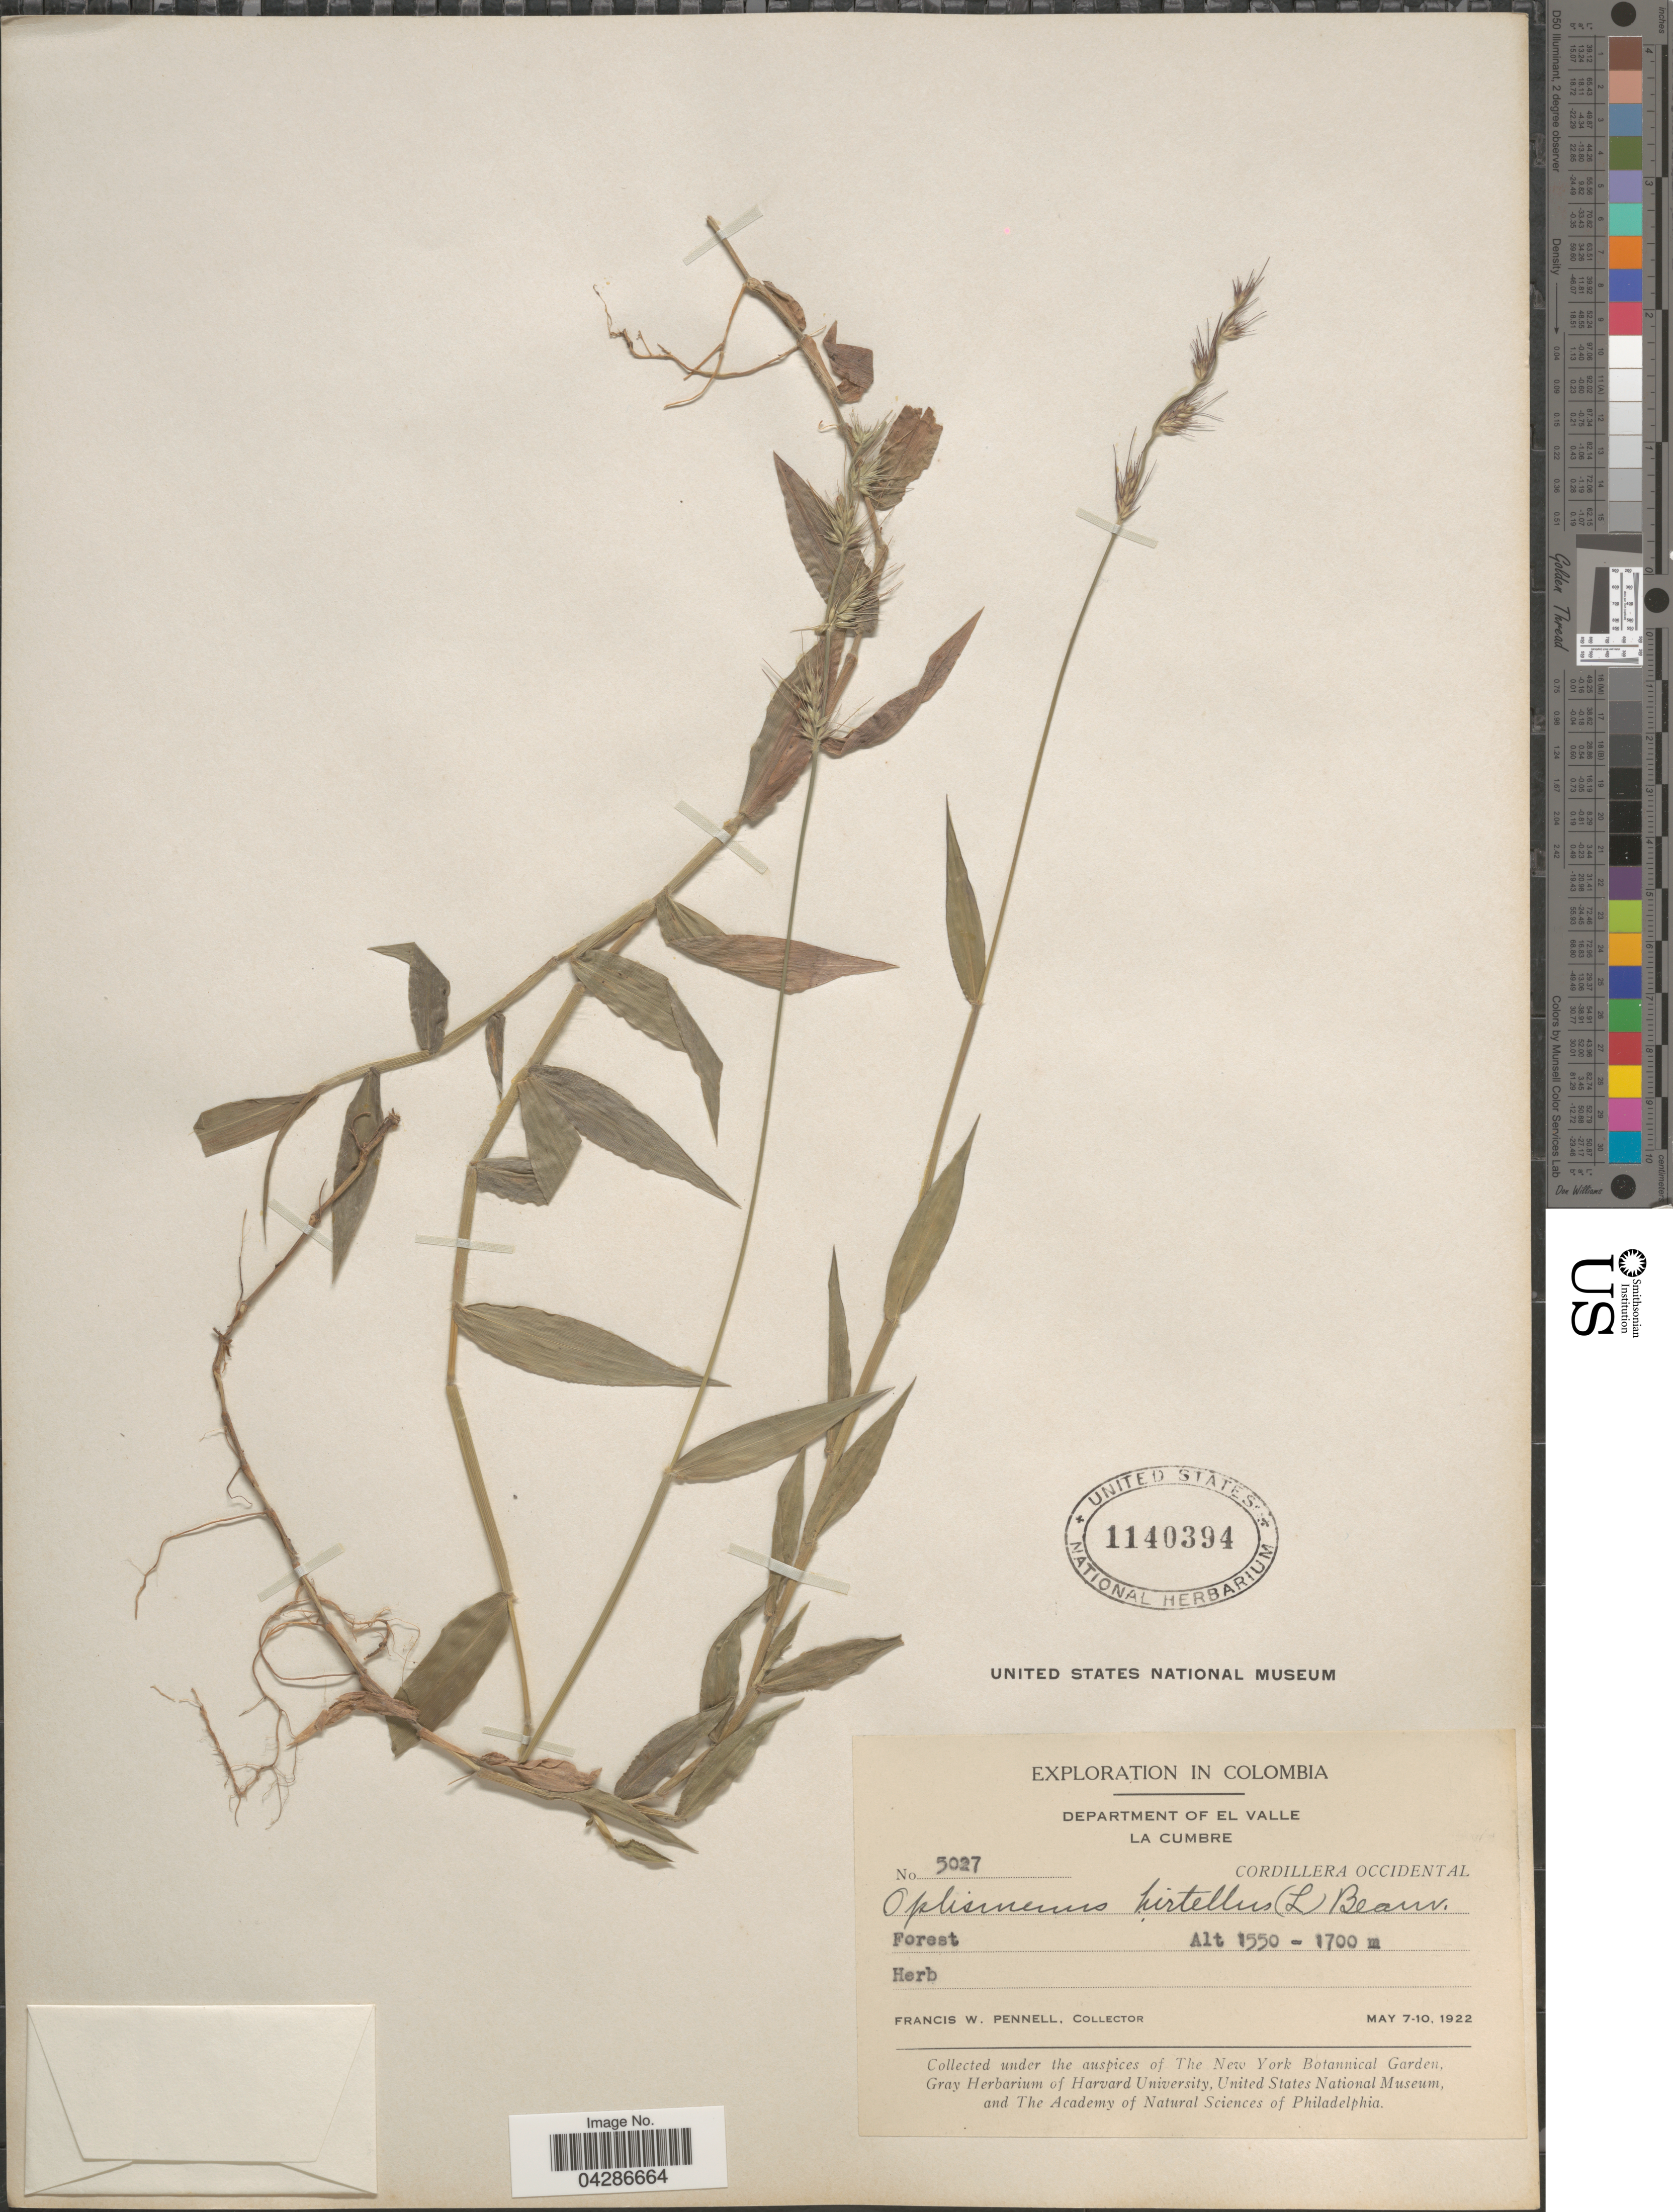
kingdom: Plantae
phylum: Tracheophyta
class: Liliopsida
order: Poales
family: Poaceae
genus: Oplismenus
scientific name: Oplismenus hirtellus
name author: (L.) P. Beauv.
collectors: F. W. Pennell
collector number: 5027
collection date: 1922-05-07/1922-05-10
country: Colombia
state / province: Valle del Cauca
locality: Exploration in Colombia. Department of El Valle. La Cumbre. Cordillera Occidental.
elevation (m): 1550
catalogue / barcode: US 1140394